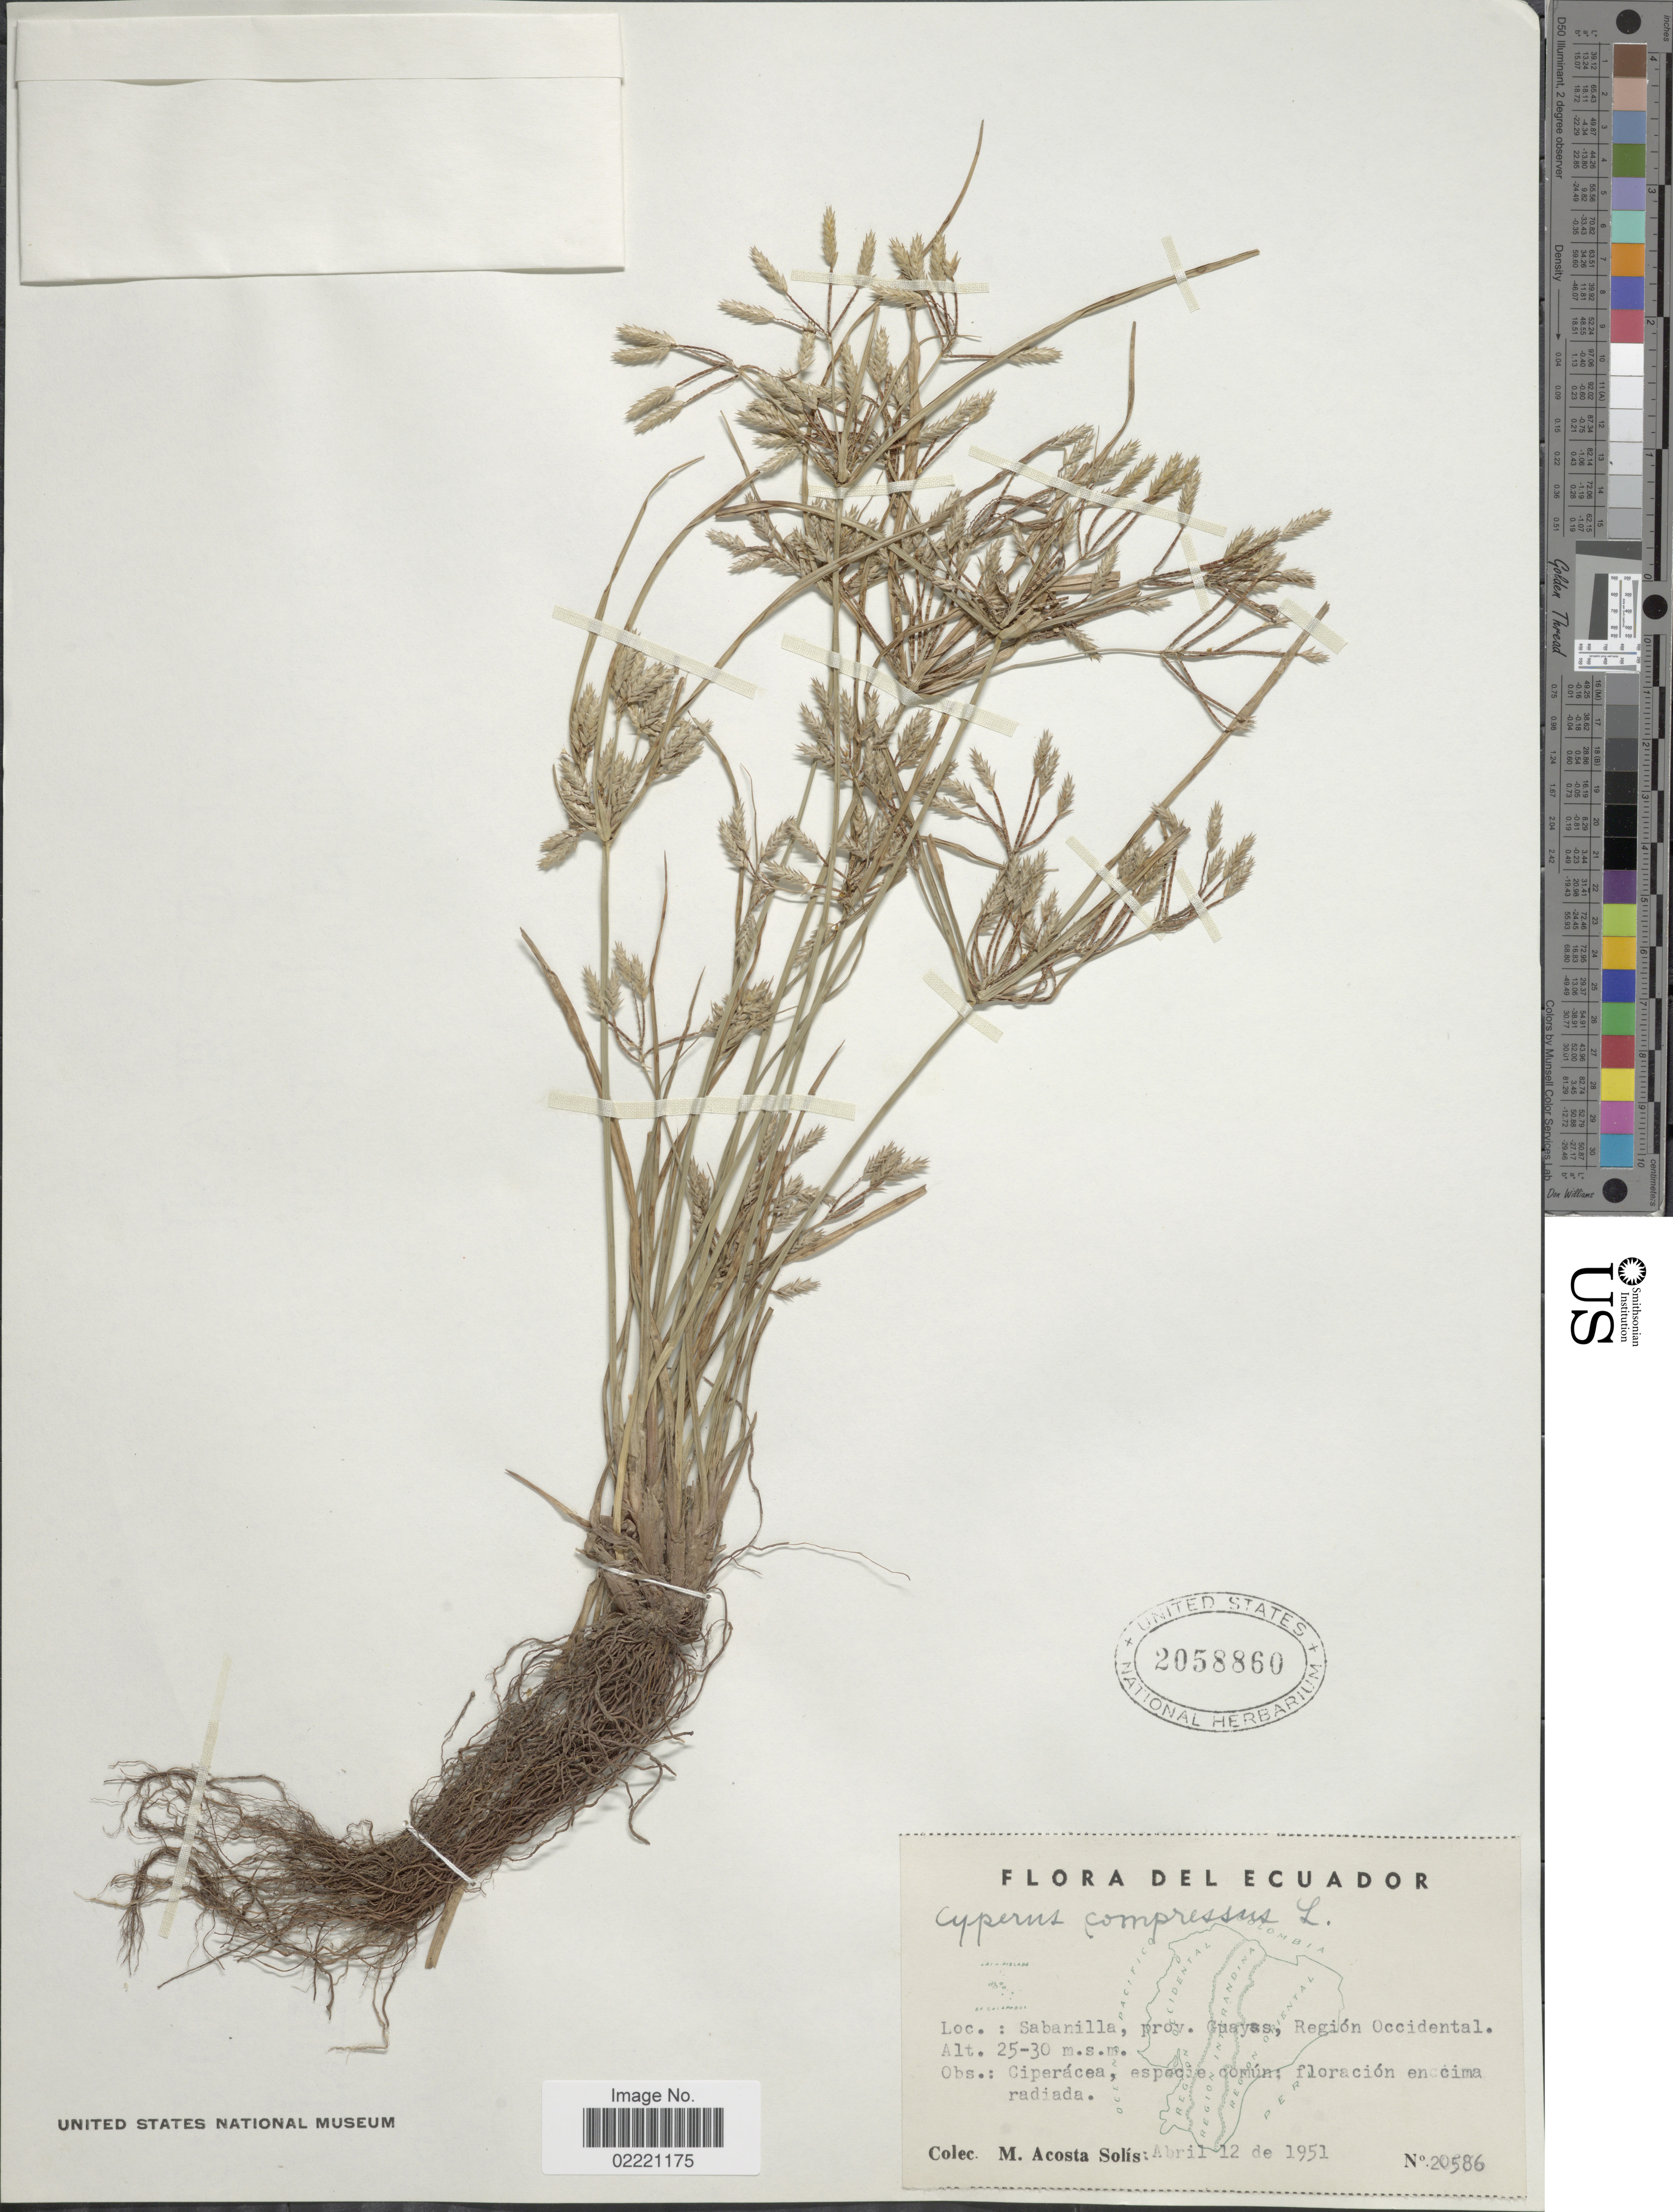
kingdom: Plantae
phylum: Tracheophyta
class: Liliopsida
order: Poales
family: Cyperaceae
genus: Cyperus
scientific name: Cyperus compressus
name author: L.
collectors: M. Acosta Solis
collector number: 20586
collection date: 1951-04-12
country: Ecuador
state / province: Guayas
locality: Sabanilla, Region Occidental, Ciperacea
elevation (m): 25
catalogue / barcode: US 2058860